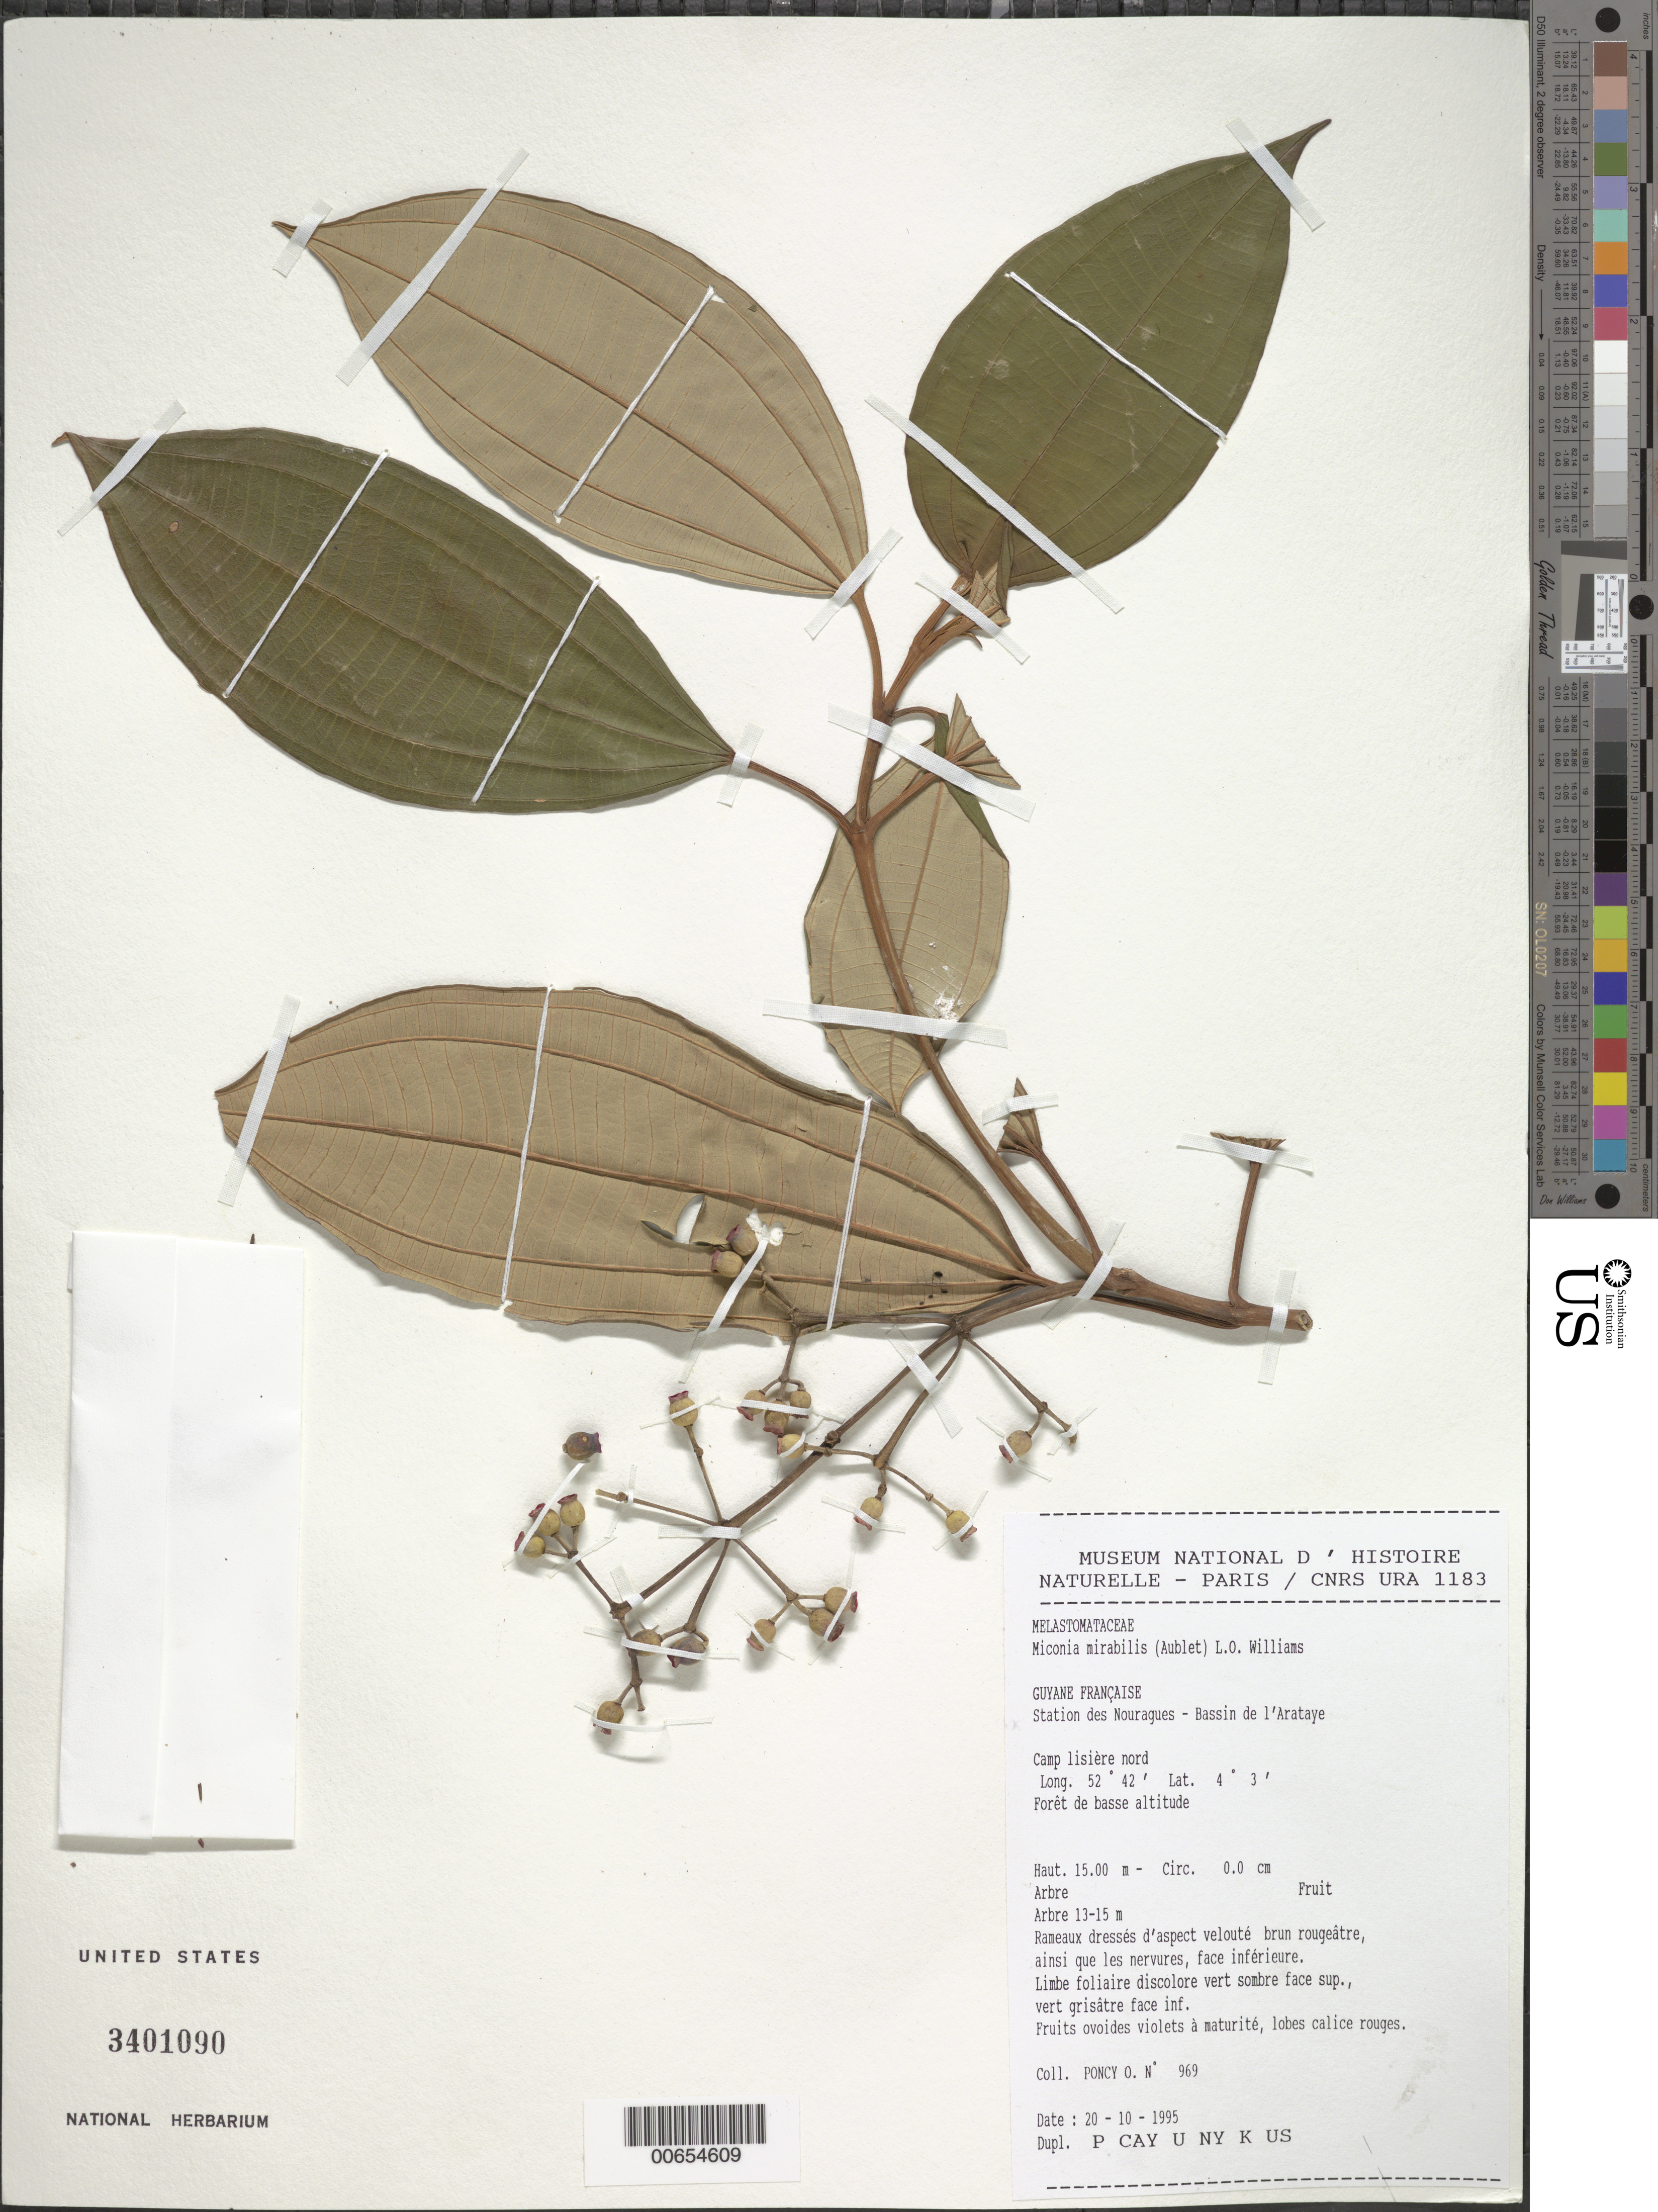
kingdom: Plantae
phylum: Tracheophyta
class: Magnoliopsida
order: Myrtales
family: Melastomataceae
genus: Miconia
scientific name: Miconia mirabilis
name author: (Aubl.) L.O. Williams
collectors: O. Poncy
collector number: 969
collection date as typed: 20-Oct-95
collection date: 1995-10-20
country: French Guiana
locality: Station des Nouragues, Bassin de l'Approuague, Arataye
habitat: Low forest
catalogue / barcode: US 3401090